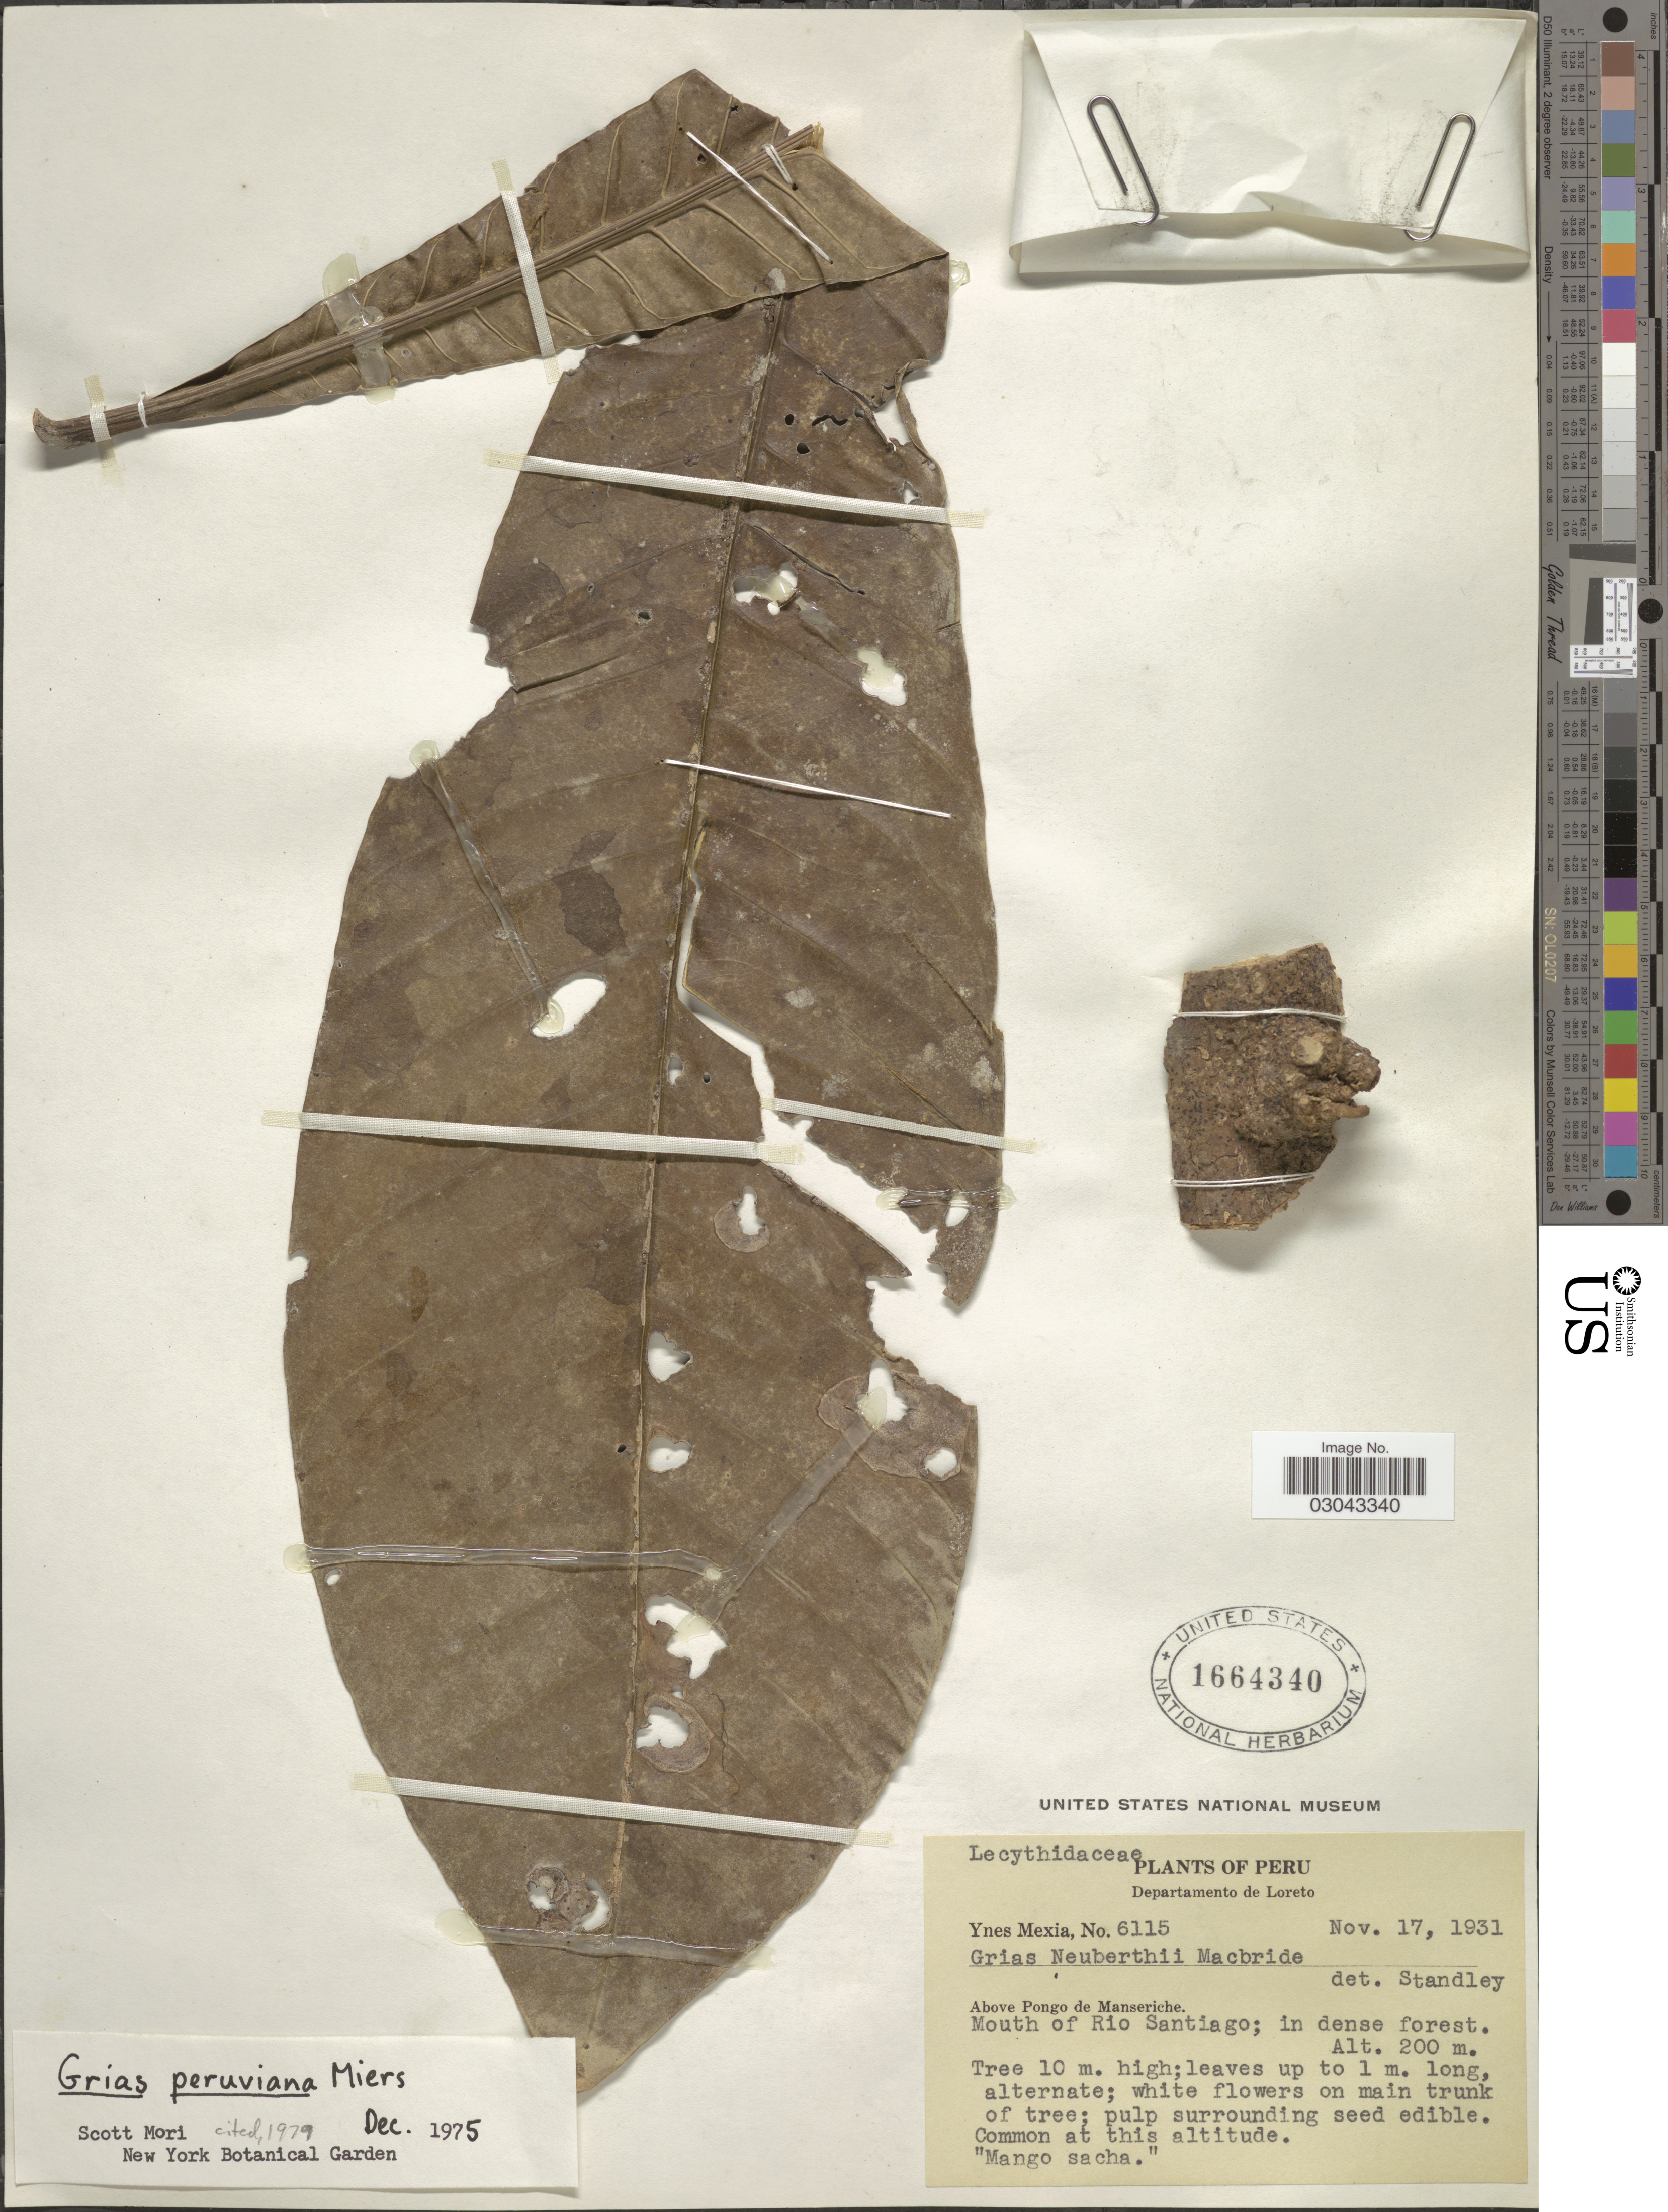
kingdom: Plantae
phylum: Tracheophyta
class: Magnoliopsida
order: Ericales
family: Lecythidaceae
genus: Grias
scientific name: Grias peruviana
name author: Miers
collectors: Y. Mexia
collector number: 6115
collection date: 1931-11-17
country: Peru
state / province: Loreto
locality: Departamento de Loreto, Above Pongo de Manseriche, Mouth of Rio Santiago.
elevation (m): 200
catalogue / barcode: US 1664340